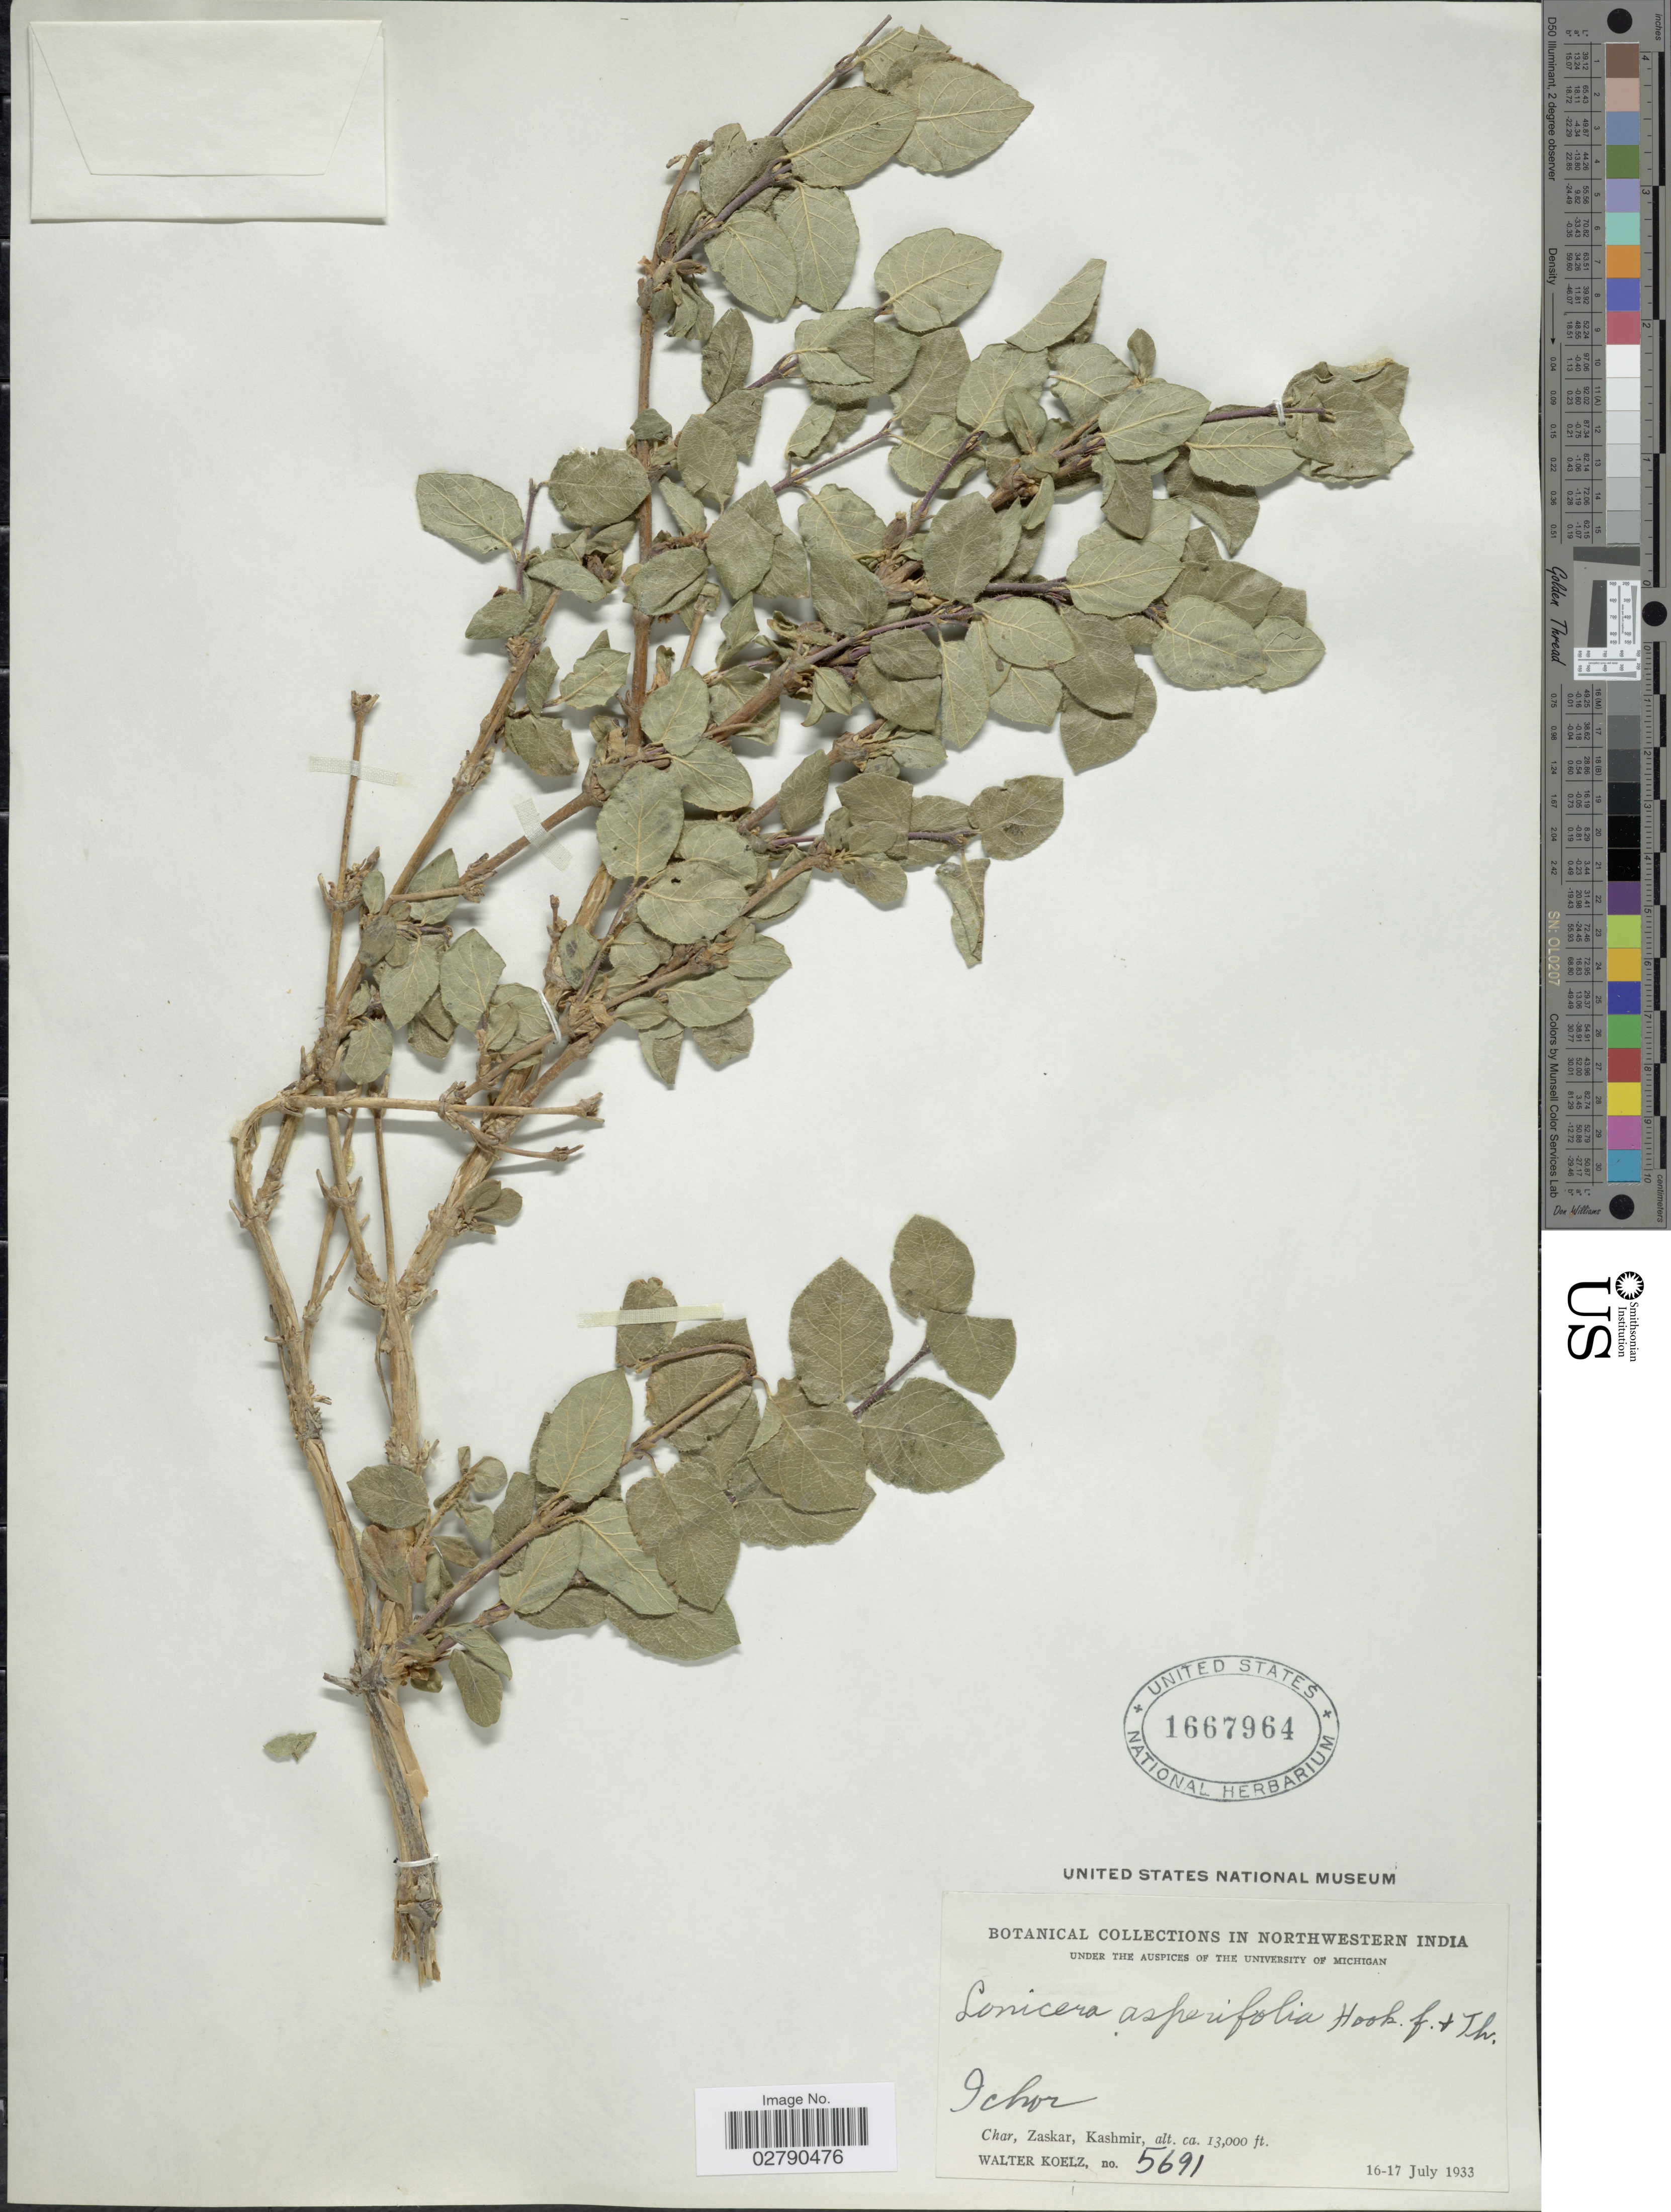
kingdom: Plantae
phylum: Tracheophyta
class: Magnoliopsida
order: Dipsacales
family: Caprifoliaceae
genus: Lonicera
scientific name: Lonicera asperifolia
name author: (Decne.) Hook. f. & Thomson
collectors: W. N. Koelz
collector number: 5691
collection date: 1933-07-16/1933-07-17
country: India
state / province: Jammu and Kashmir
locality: Northwestern India. Ichor. Char, Zaskar, Kashmir.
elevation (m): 3962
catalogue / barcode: US 1667964